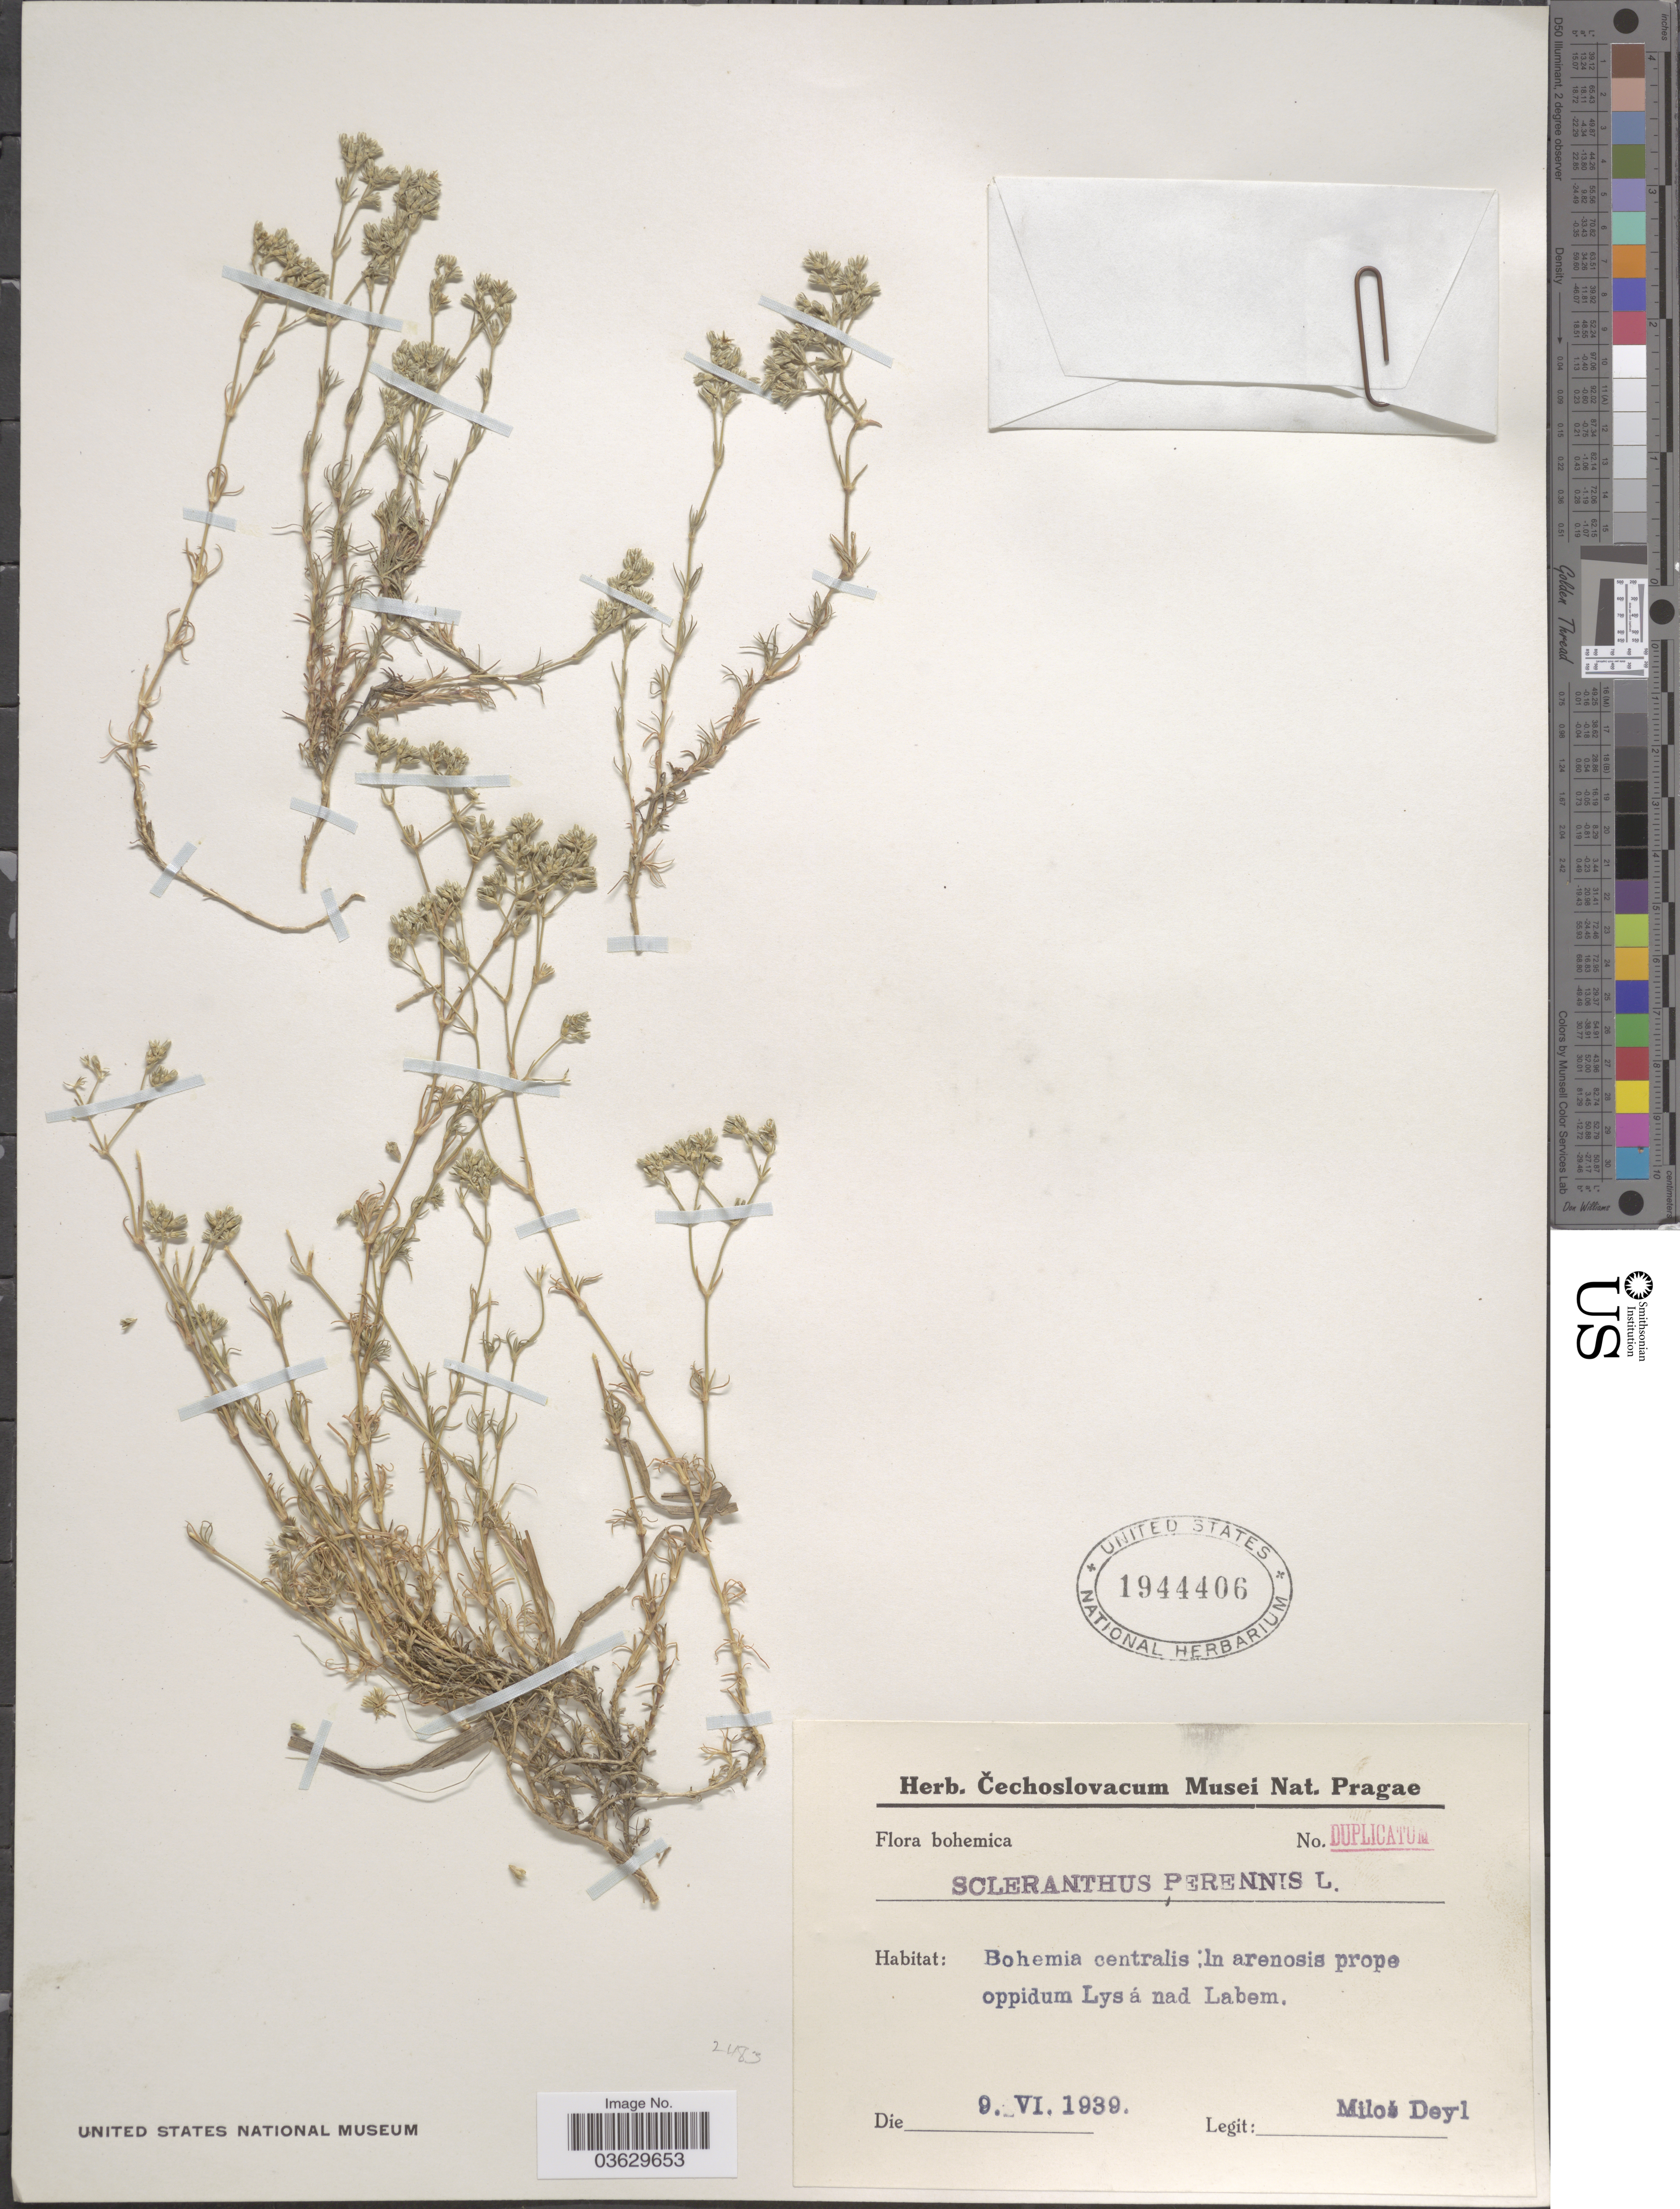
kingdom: Plantae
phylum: Tracheophyta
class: Magnoliopsida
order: Caryophyllales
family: Caryophyllaceae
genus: Scleranthus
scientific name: Scleranthus perennis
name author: L.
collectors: M. Deyl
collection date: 1939-06-09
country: Czechia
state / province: Central Bohemian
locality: Bohemica. Bohemia centralis: In arenosis prope oppidum Lys á nad Labem.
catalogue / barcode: US 1944406